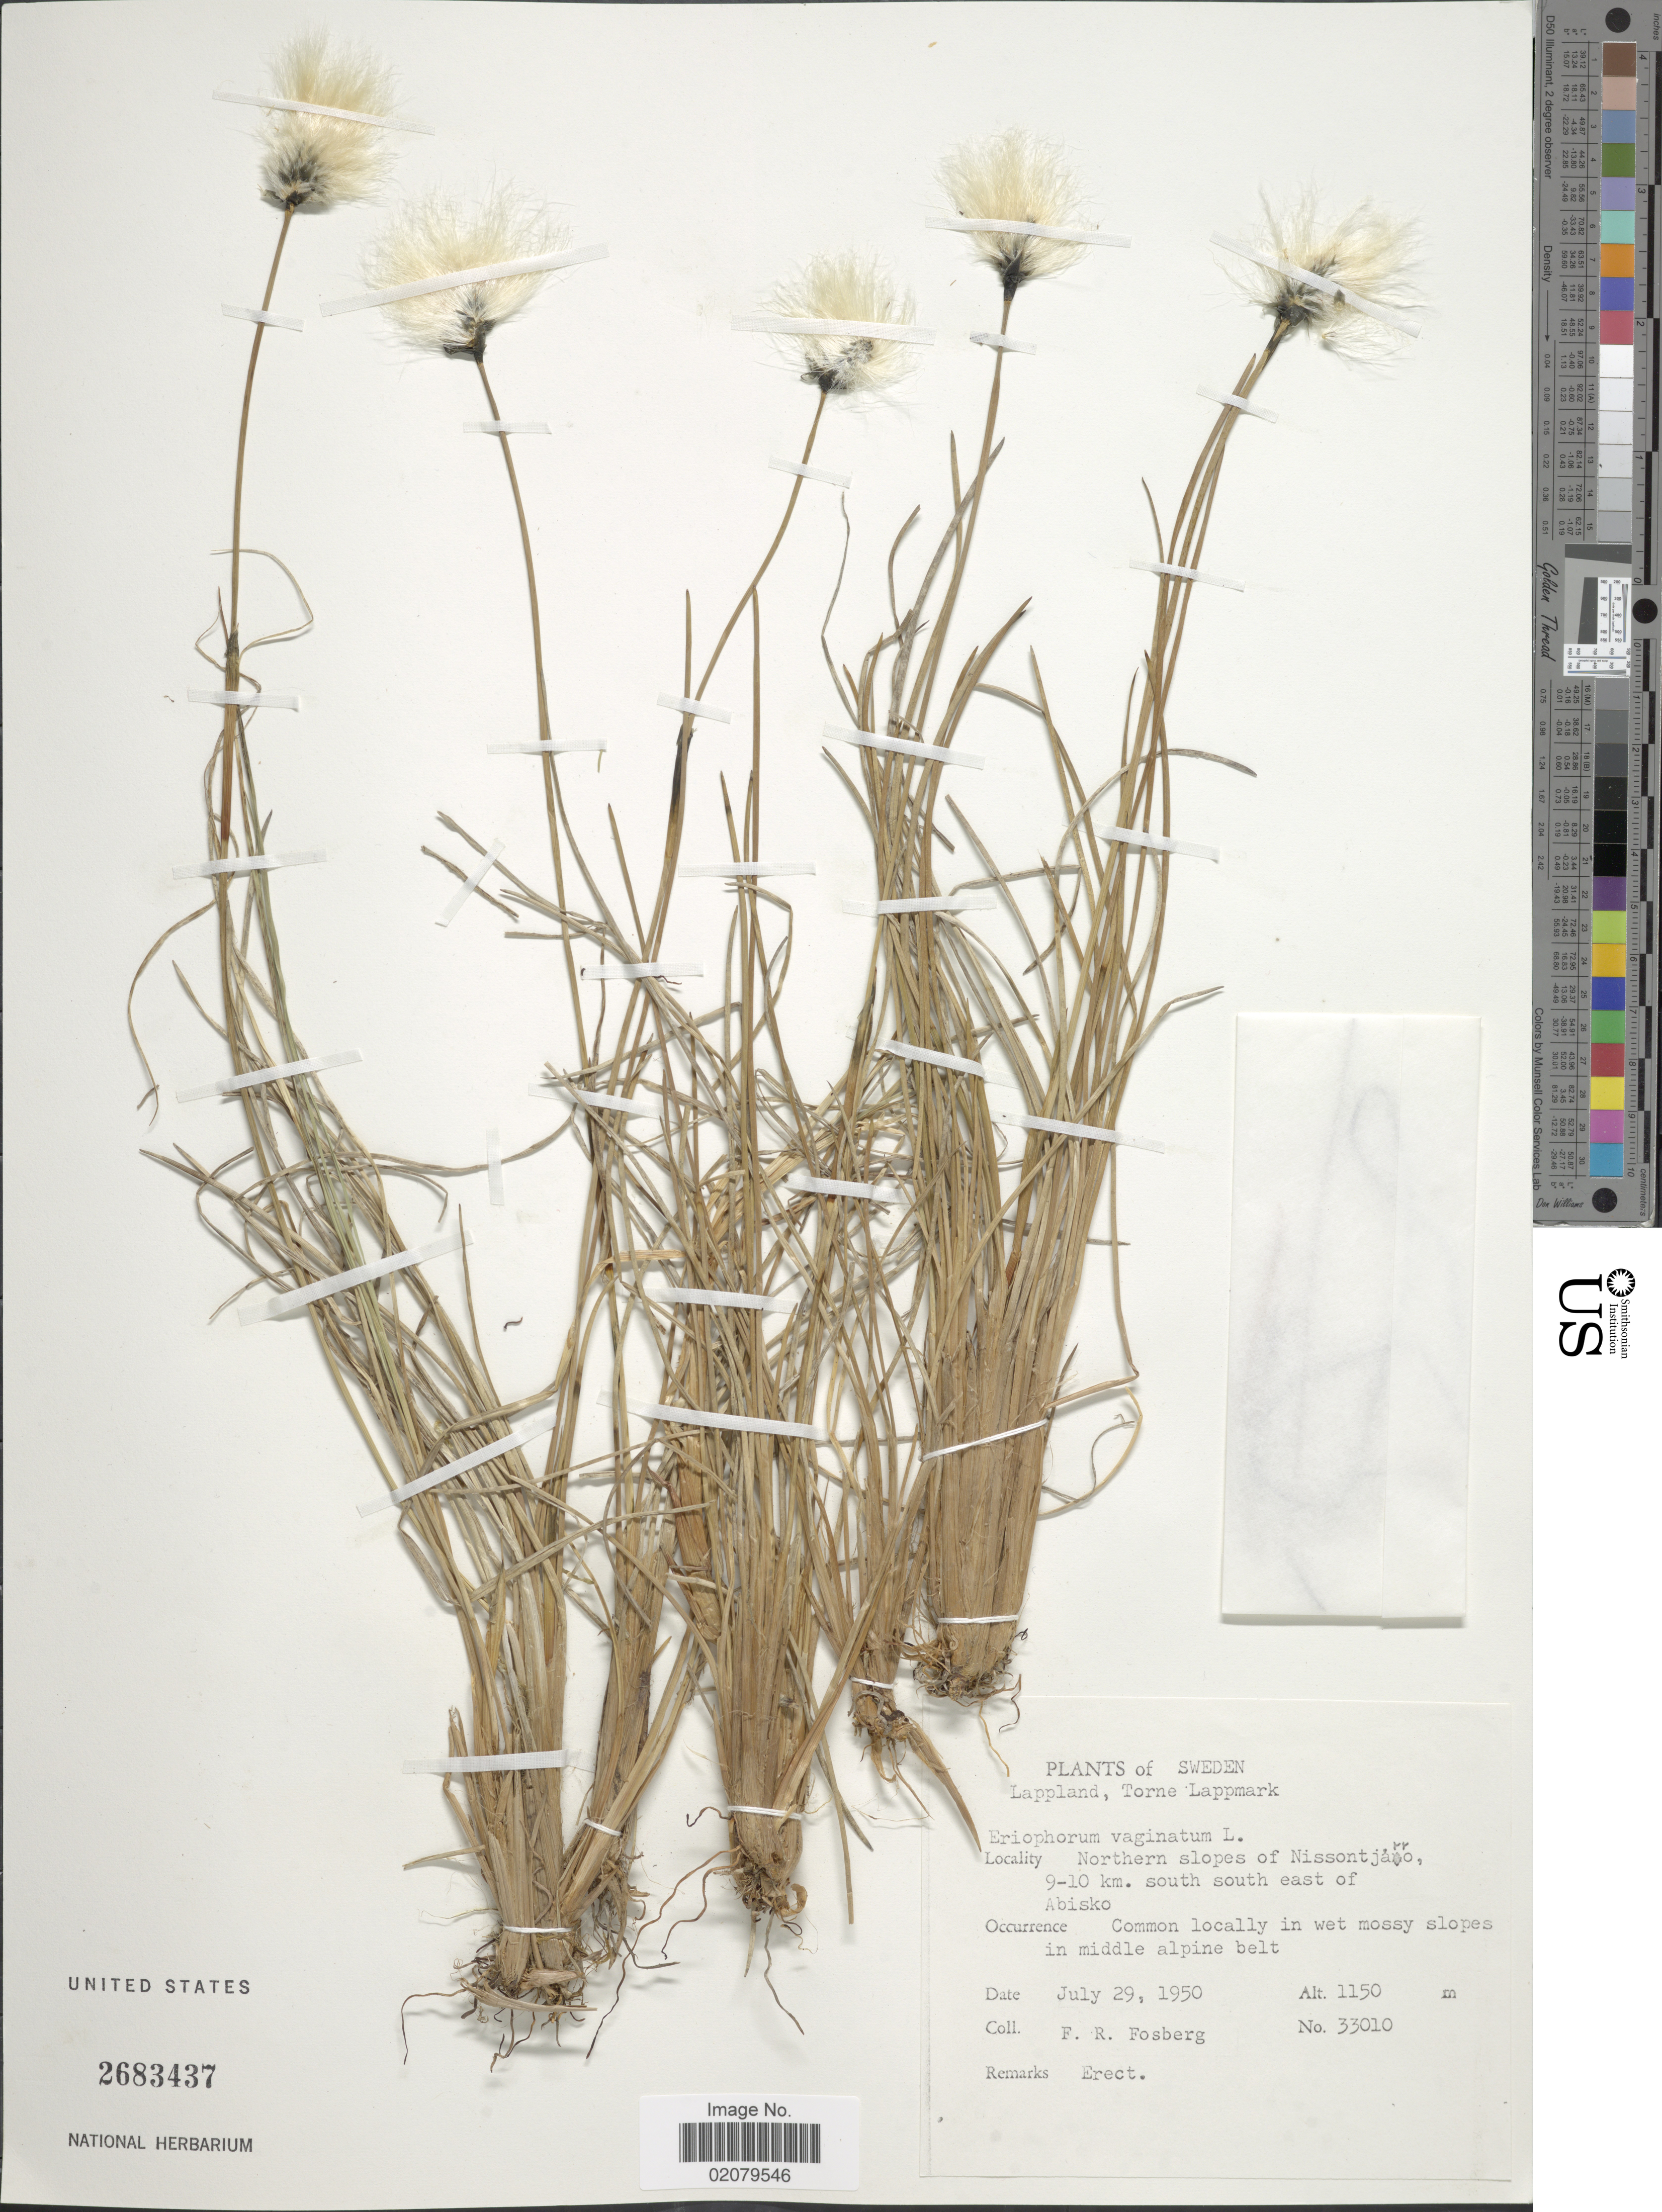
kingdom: Plantae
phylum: Tracheophyta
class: Liliopsida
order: Poales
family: Cyperaceae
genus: Eriophorum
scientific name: Eriophorum vaginatum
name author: L.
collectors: F. R. Fosberg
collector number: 33010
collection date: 1950-07-29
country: Finland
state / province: Lappi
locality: Lappland, Torne Lappmark, Northern slopes of Nissontjao, 9-10 km. south south east of Abisko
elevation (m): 1150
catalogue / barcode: US 2683437